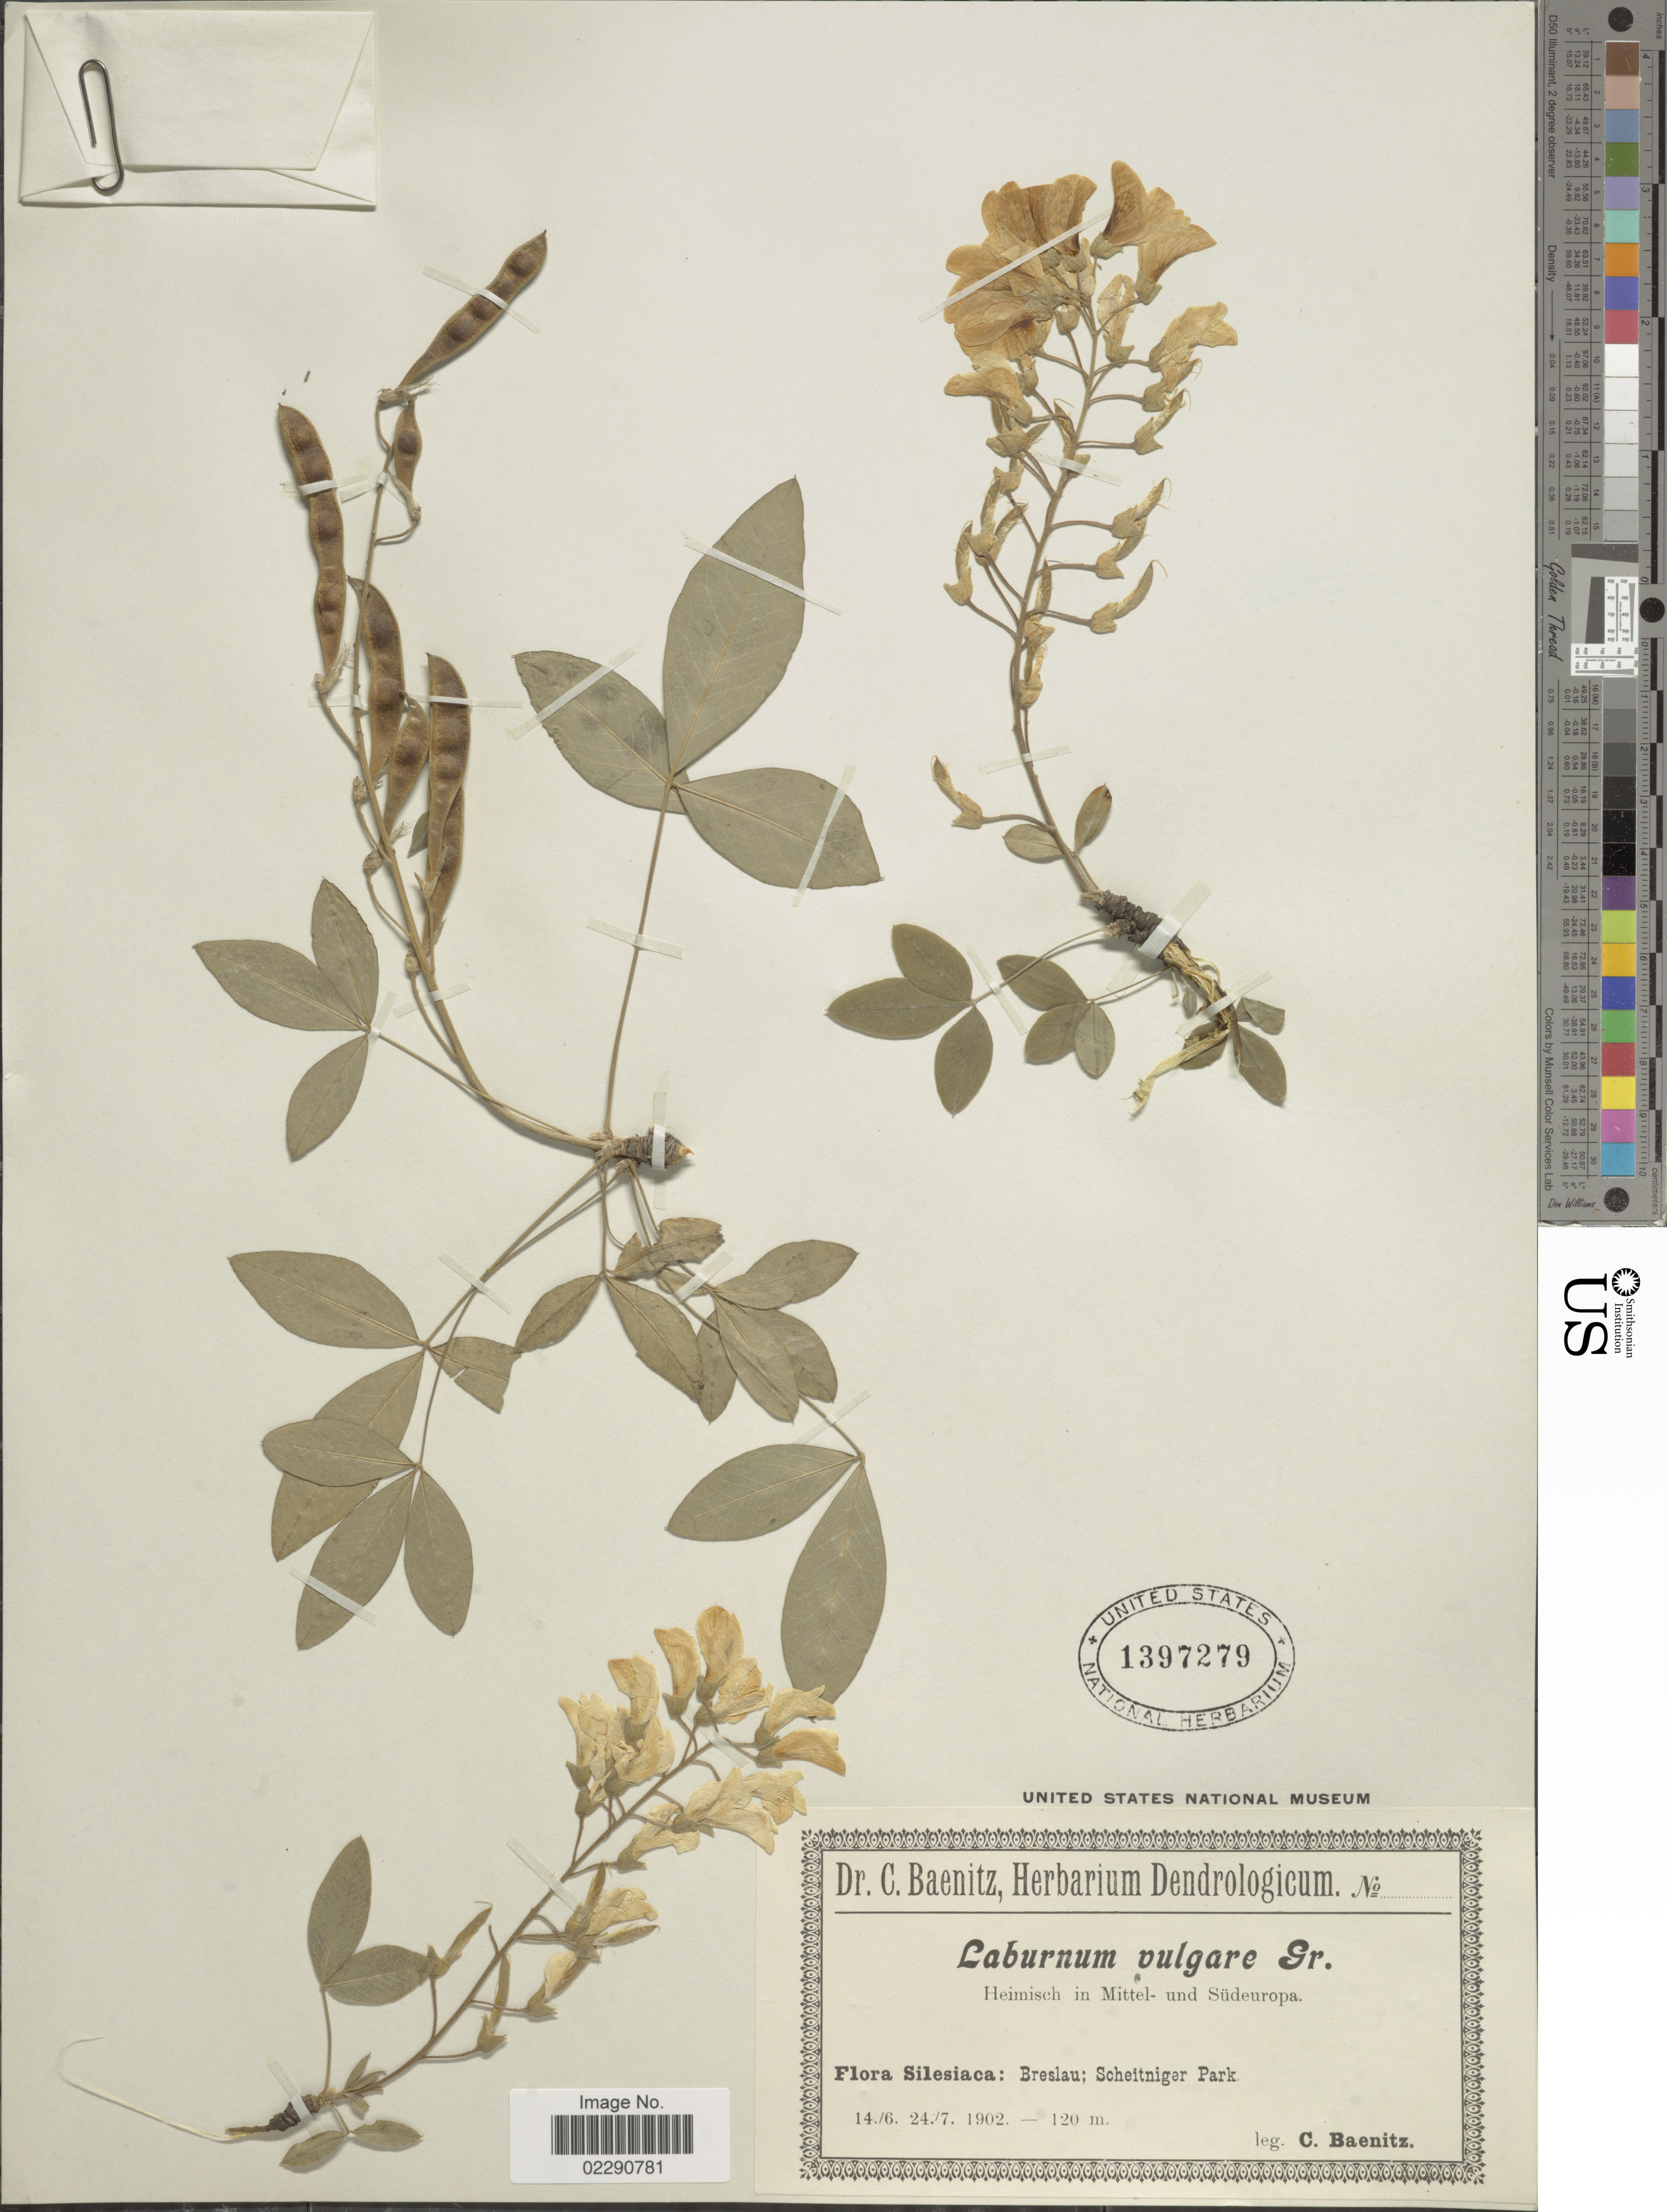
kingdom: Plantae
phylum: Tracheophyta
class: Magnoliopsida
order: Fabales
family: Fabaceae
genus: Laburnum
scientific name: Laburnum anagyroides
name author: Medik.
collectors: C. G. Baenitz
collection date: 1902-06-14/1902-07-24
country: Poland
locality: Silesiaca, Breslau, Scheitniger Park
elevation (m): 120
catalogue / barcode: US 1397279